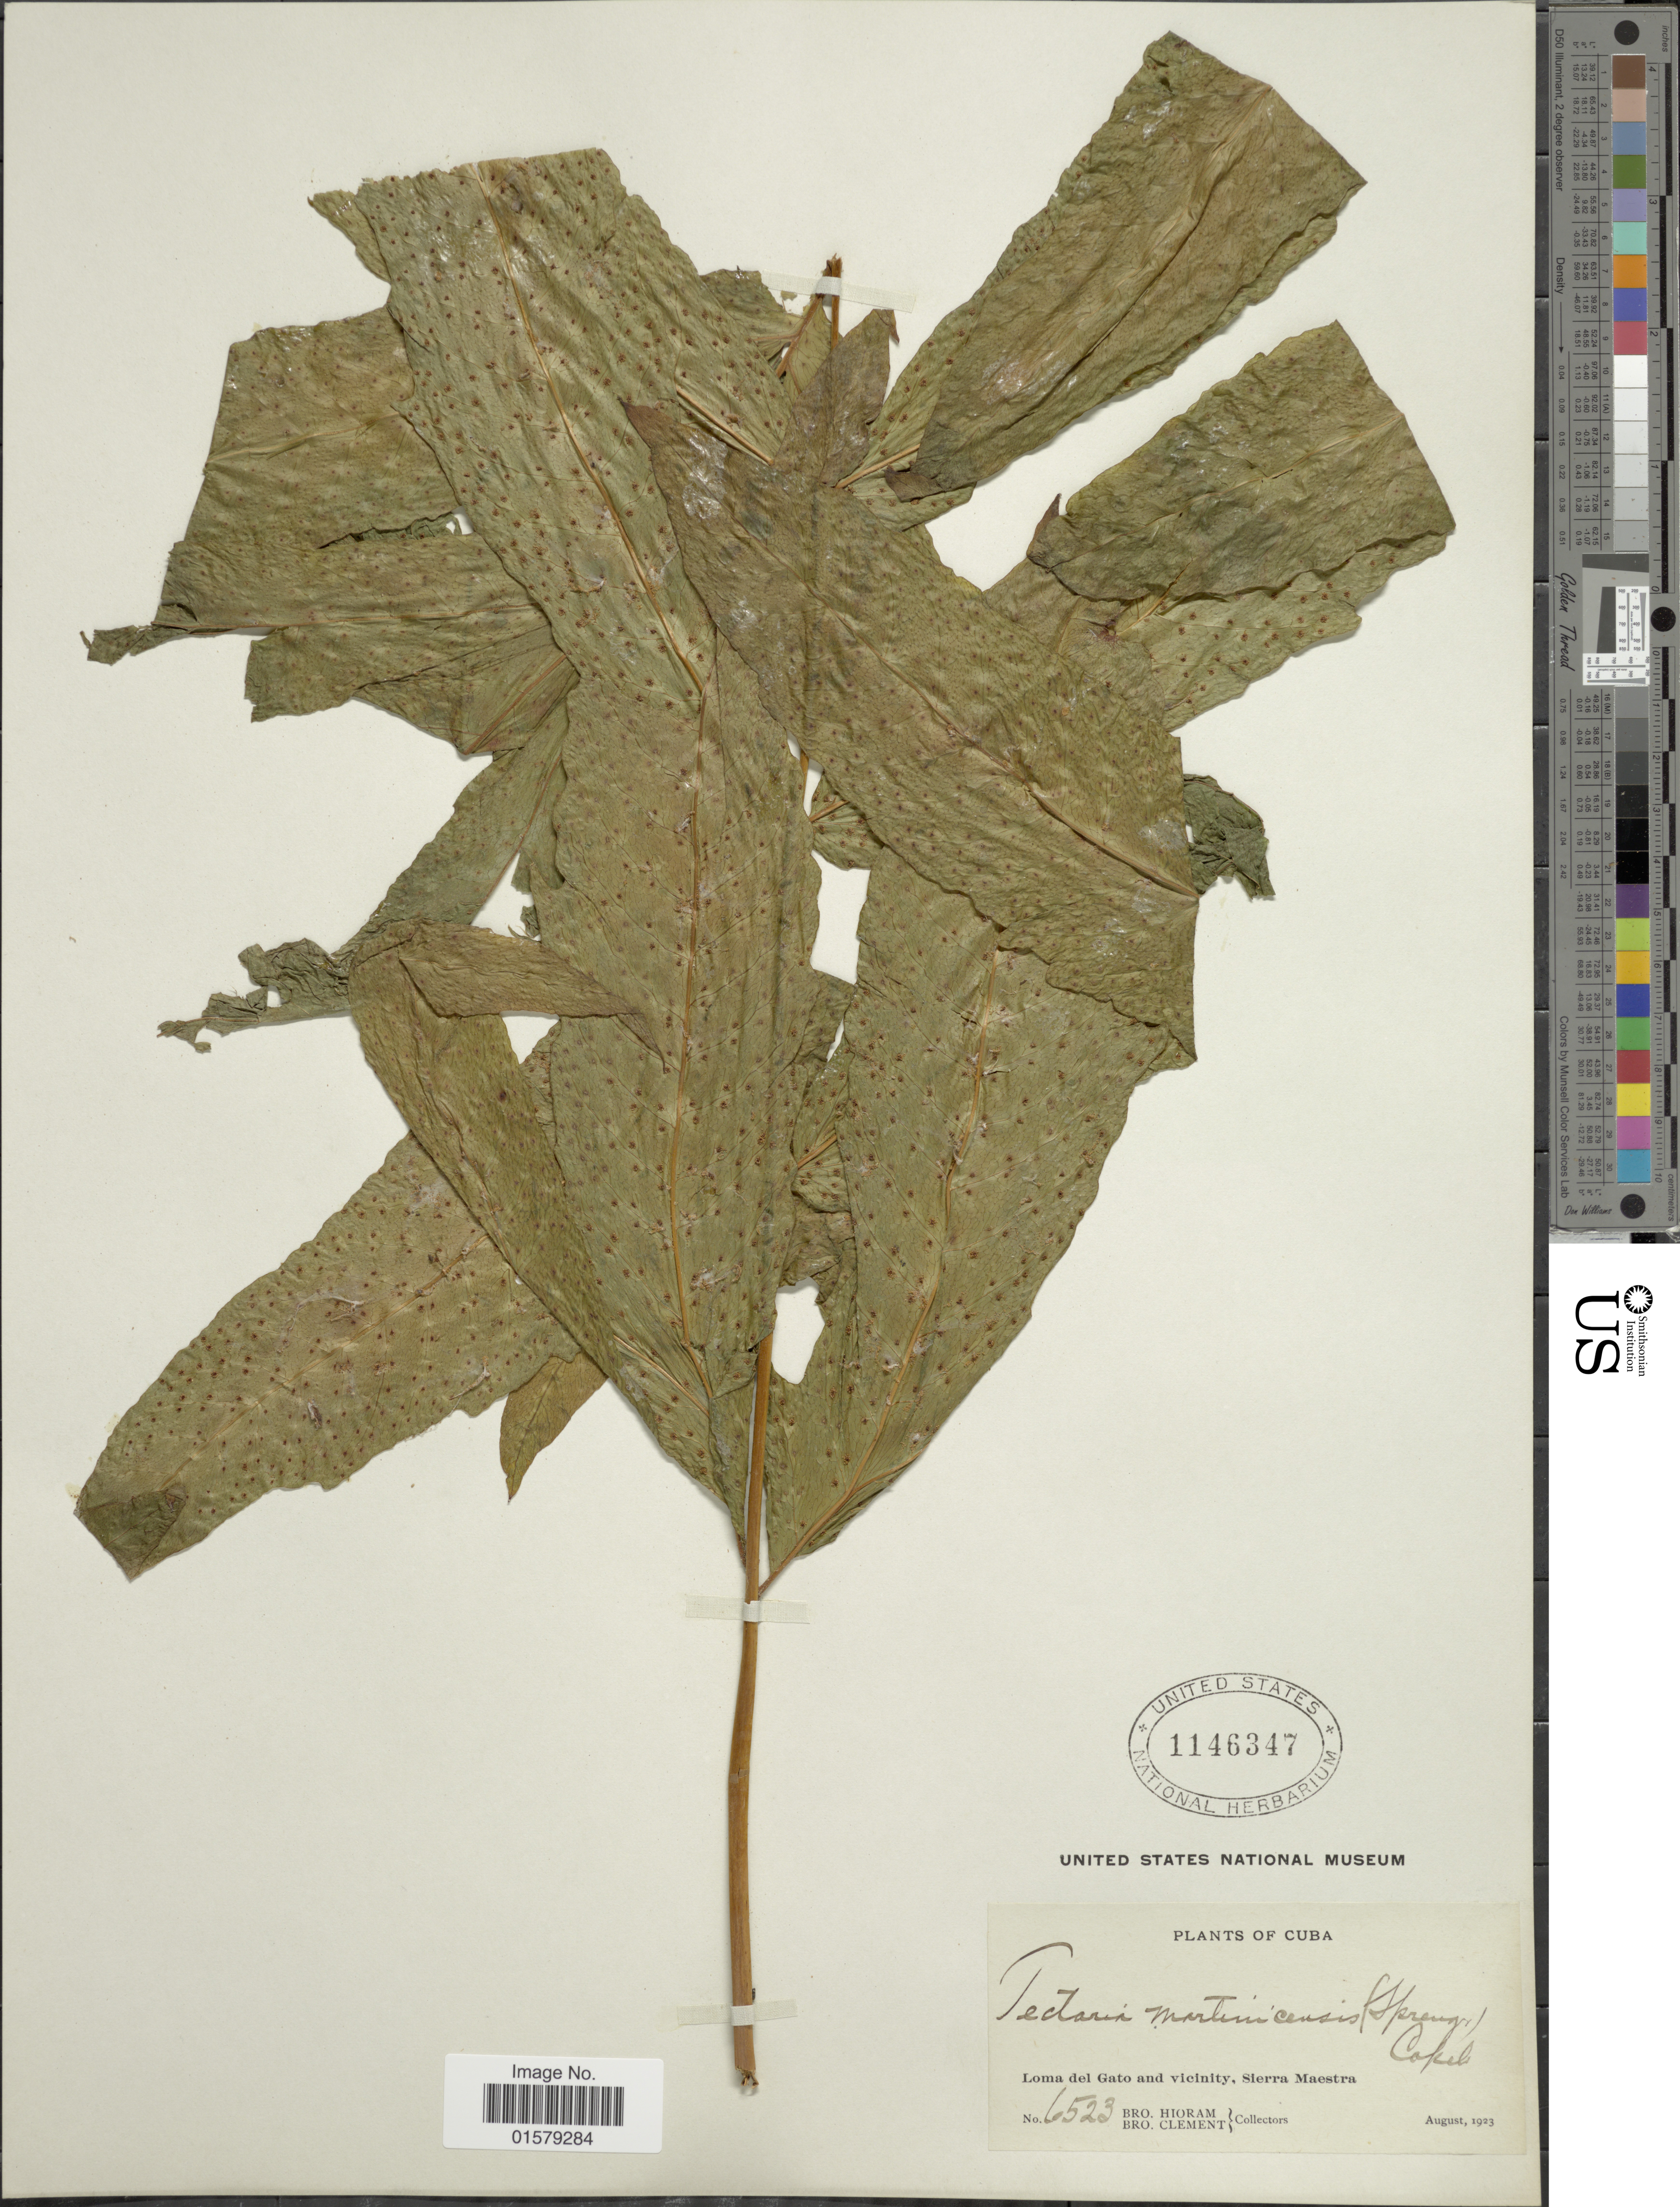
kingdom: Plantae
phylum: Tracheophyta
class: Polypodiopsida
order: Polypodiales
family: Tectariaceae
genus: Tectaria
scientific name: Tectaria incisa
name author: Cav.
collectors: Bro. Hioram & B. Clement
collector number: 6523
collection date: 1923-08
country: Cuba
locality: Loma del Gato and vicinity, Sierra Maestra.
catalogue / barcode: US 1146347